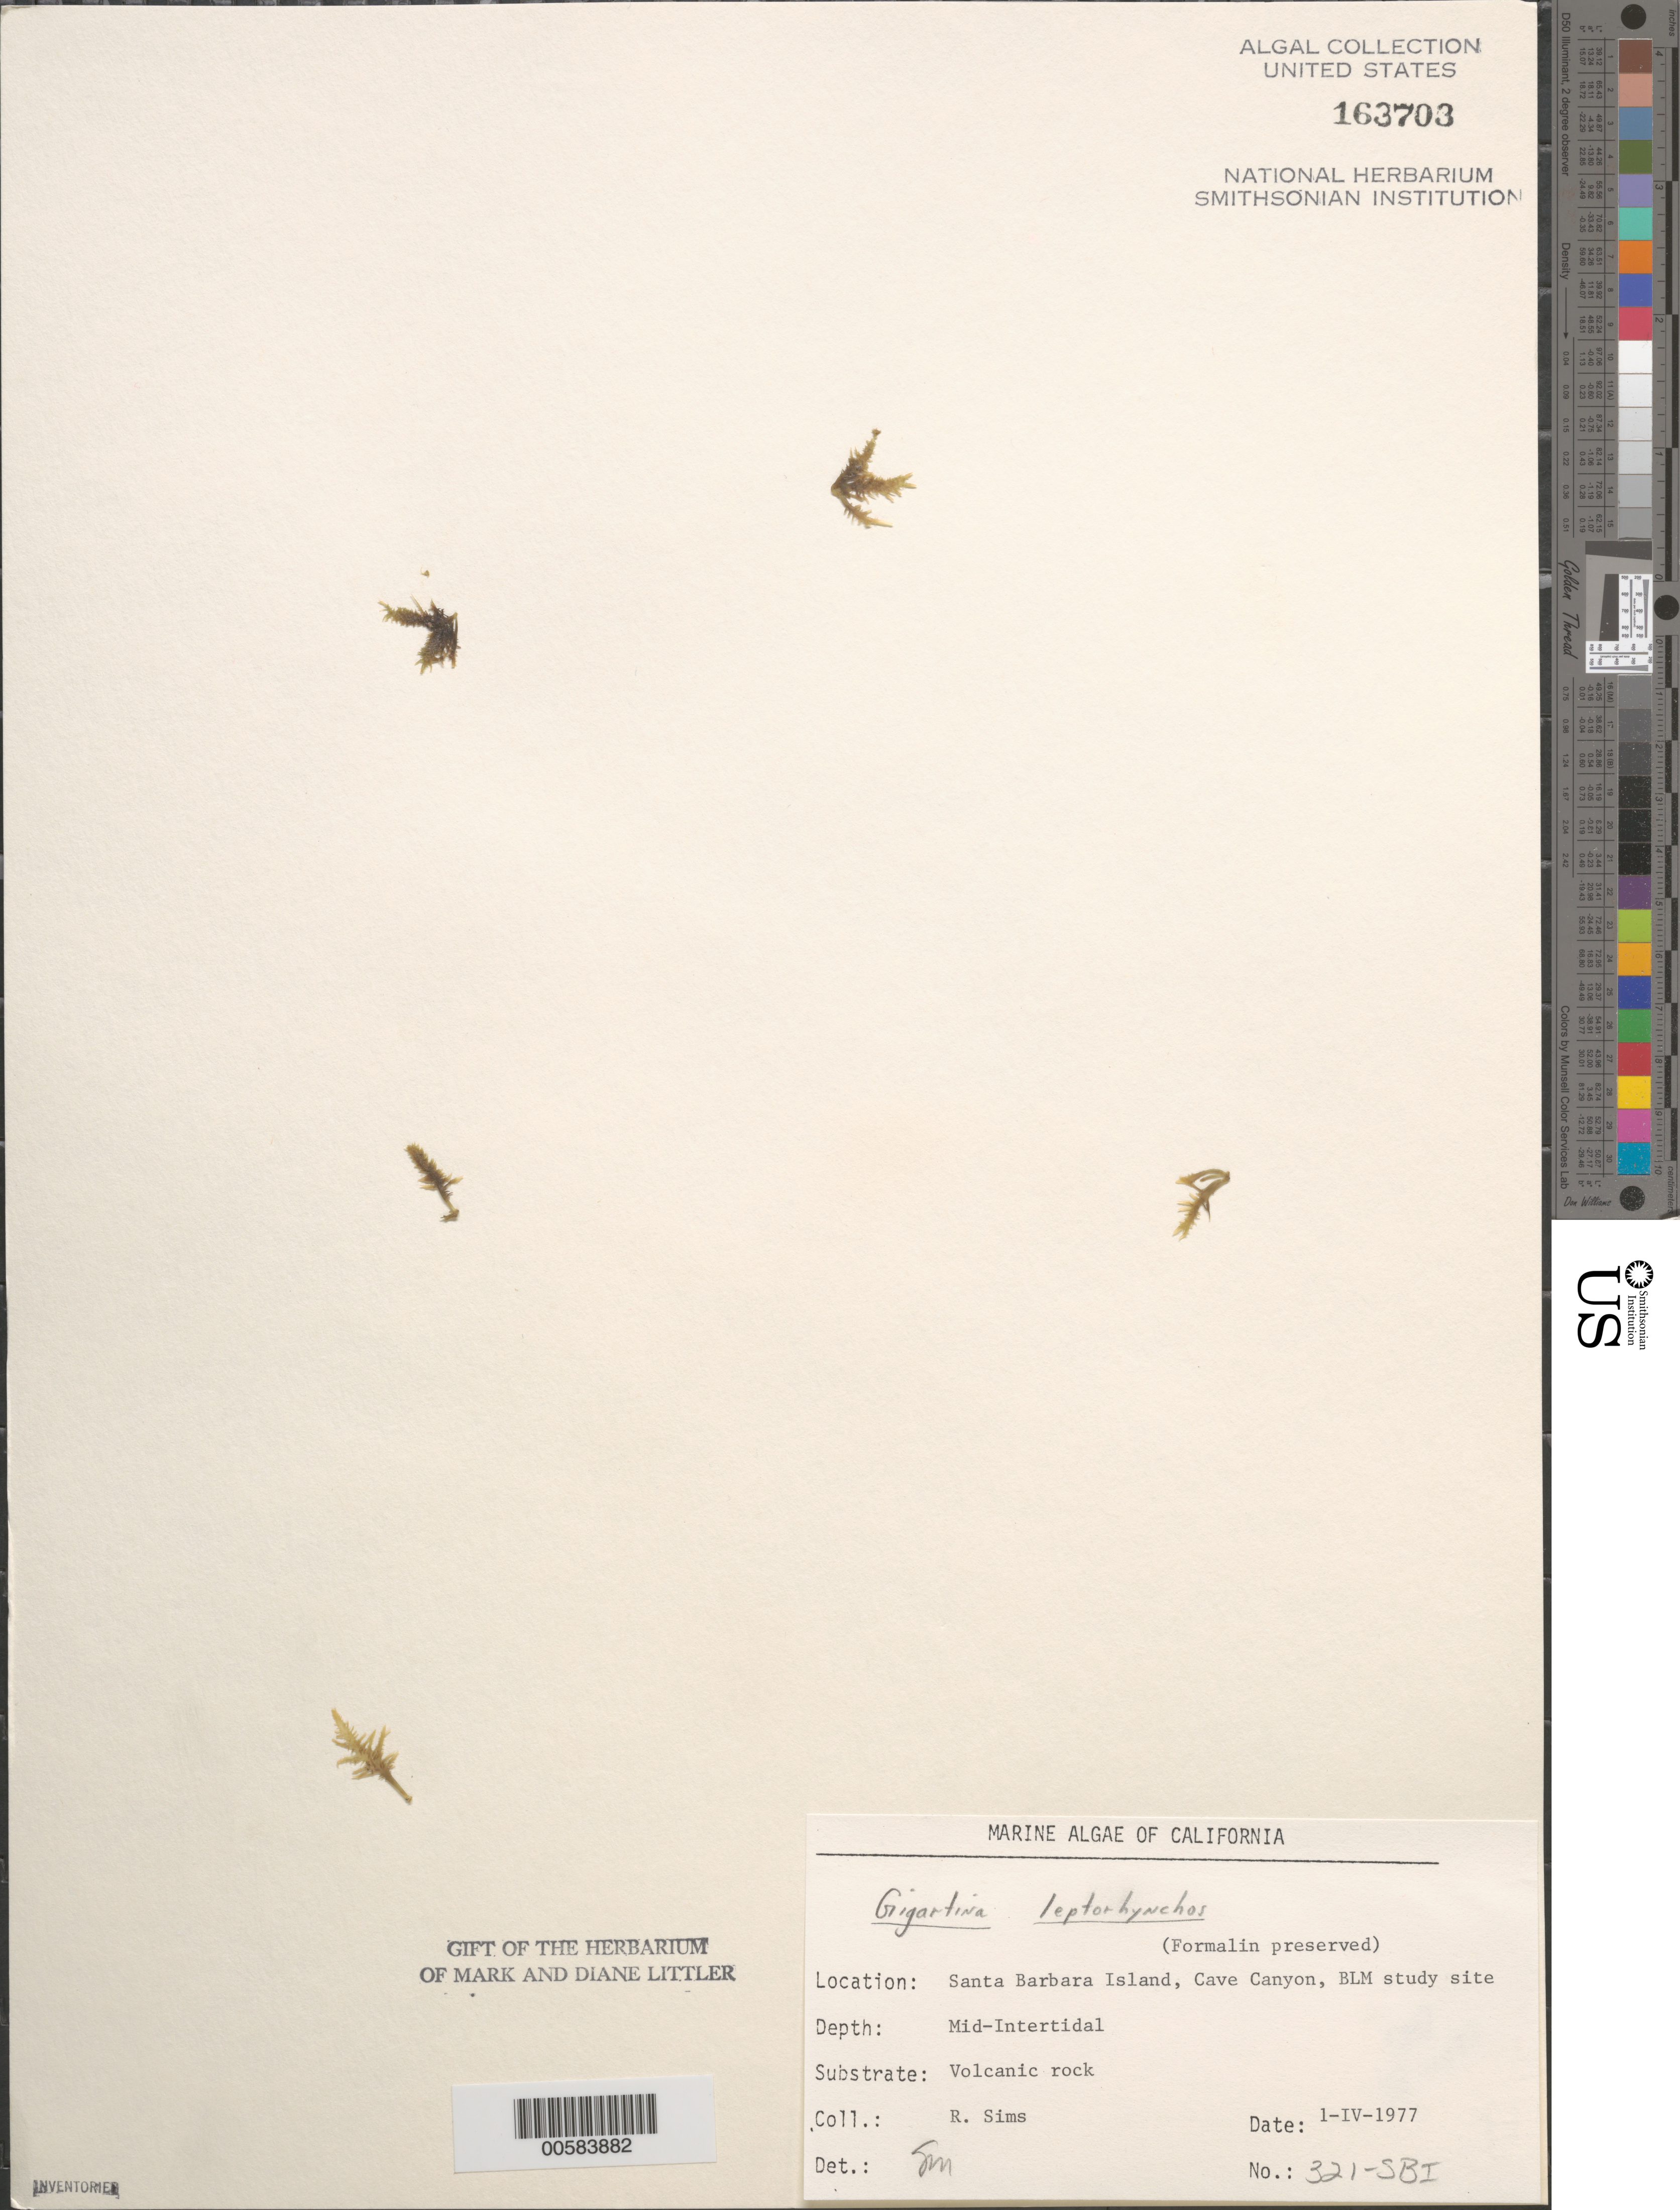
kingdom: Plantae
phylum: Rhodophyta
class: Florideophyceae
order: Gigartinales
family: Gigartinaceae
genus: Mazzaella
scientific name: Mazzaella leptorhynchos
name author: (J. Agardh) Leister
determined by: Algae name updating Project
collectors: R. H. Sims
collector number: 321-sbi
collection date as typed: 01 Apr 1977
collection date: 1977-04-01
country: United States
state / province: California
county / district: Santa Barbara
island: Santa Barbara Island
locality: Cave Canyon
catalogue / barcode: US 163703